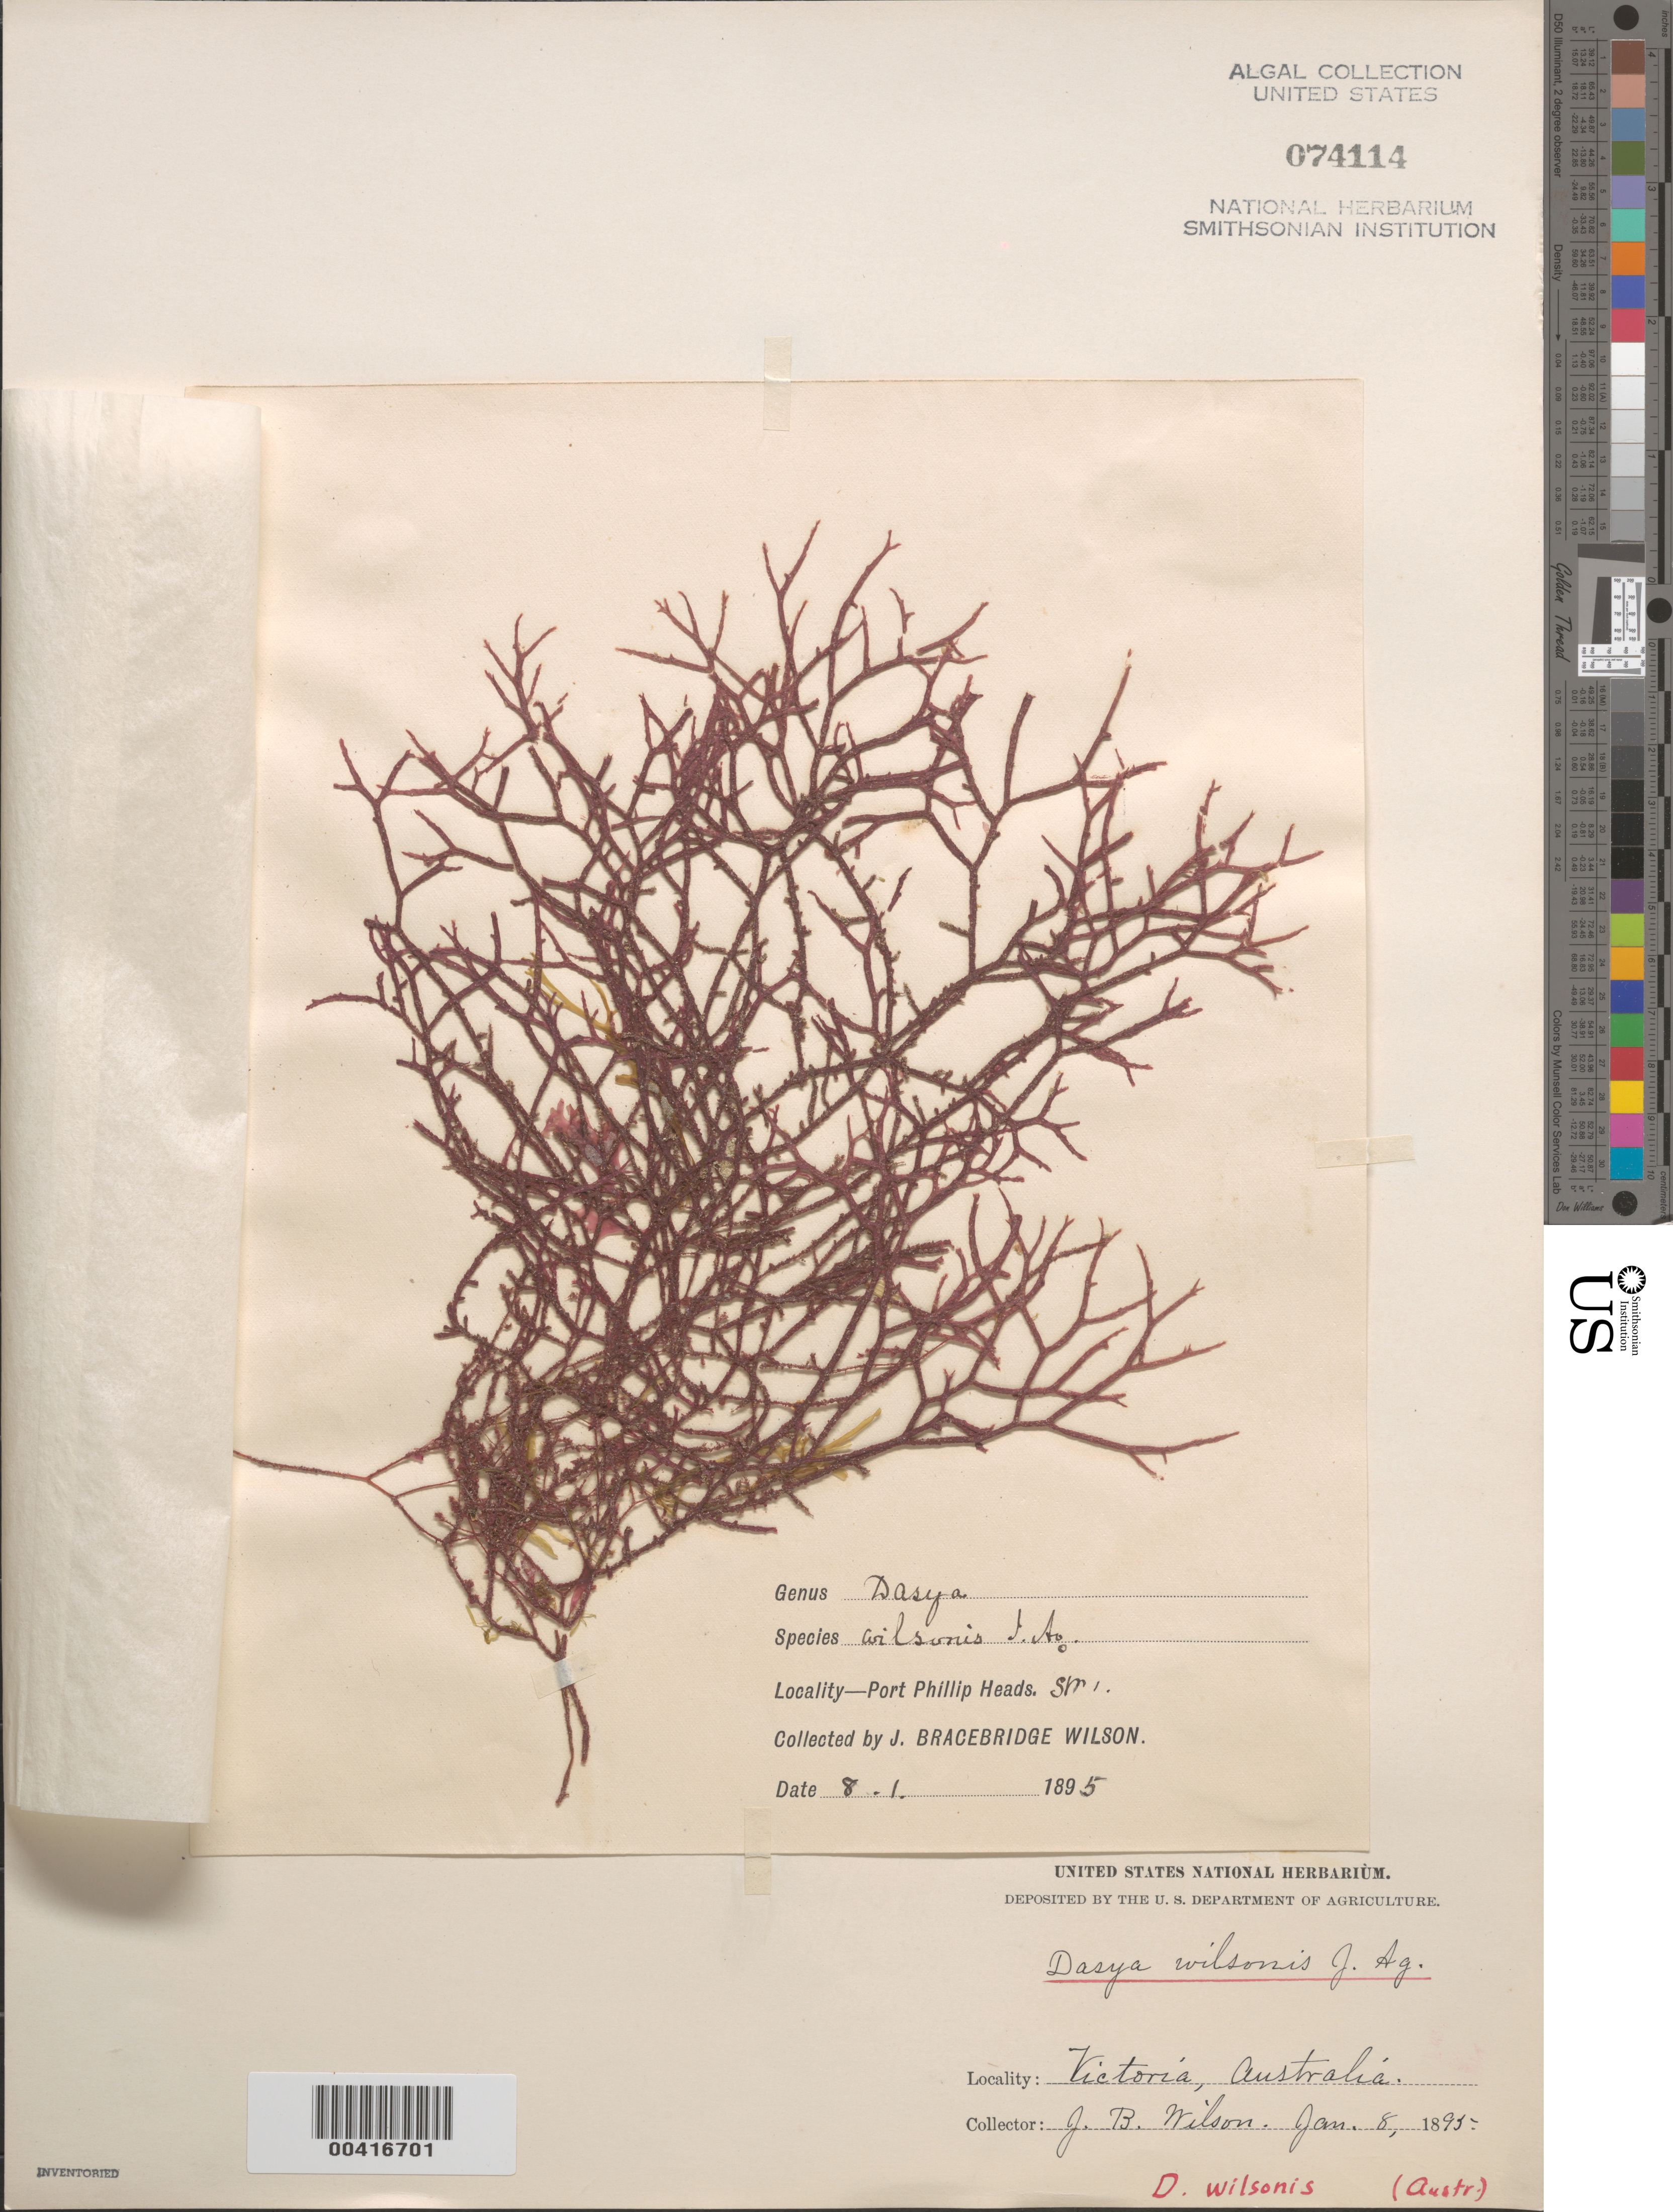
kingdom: Plantae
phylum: Rhodophyta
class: Florideophyceae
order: Ceramiales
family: Dasyaceae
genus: Dasya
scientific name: Dasya wilsonis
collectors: J. B. Wilson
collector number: Station 1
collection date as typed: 08 Jan 1895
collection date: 1895-01-08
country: Australia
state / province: Victoria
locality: Port Phillip Heads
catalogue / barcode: US 74114